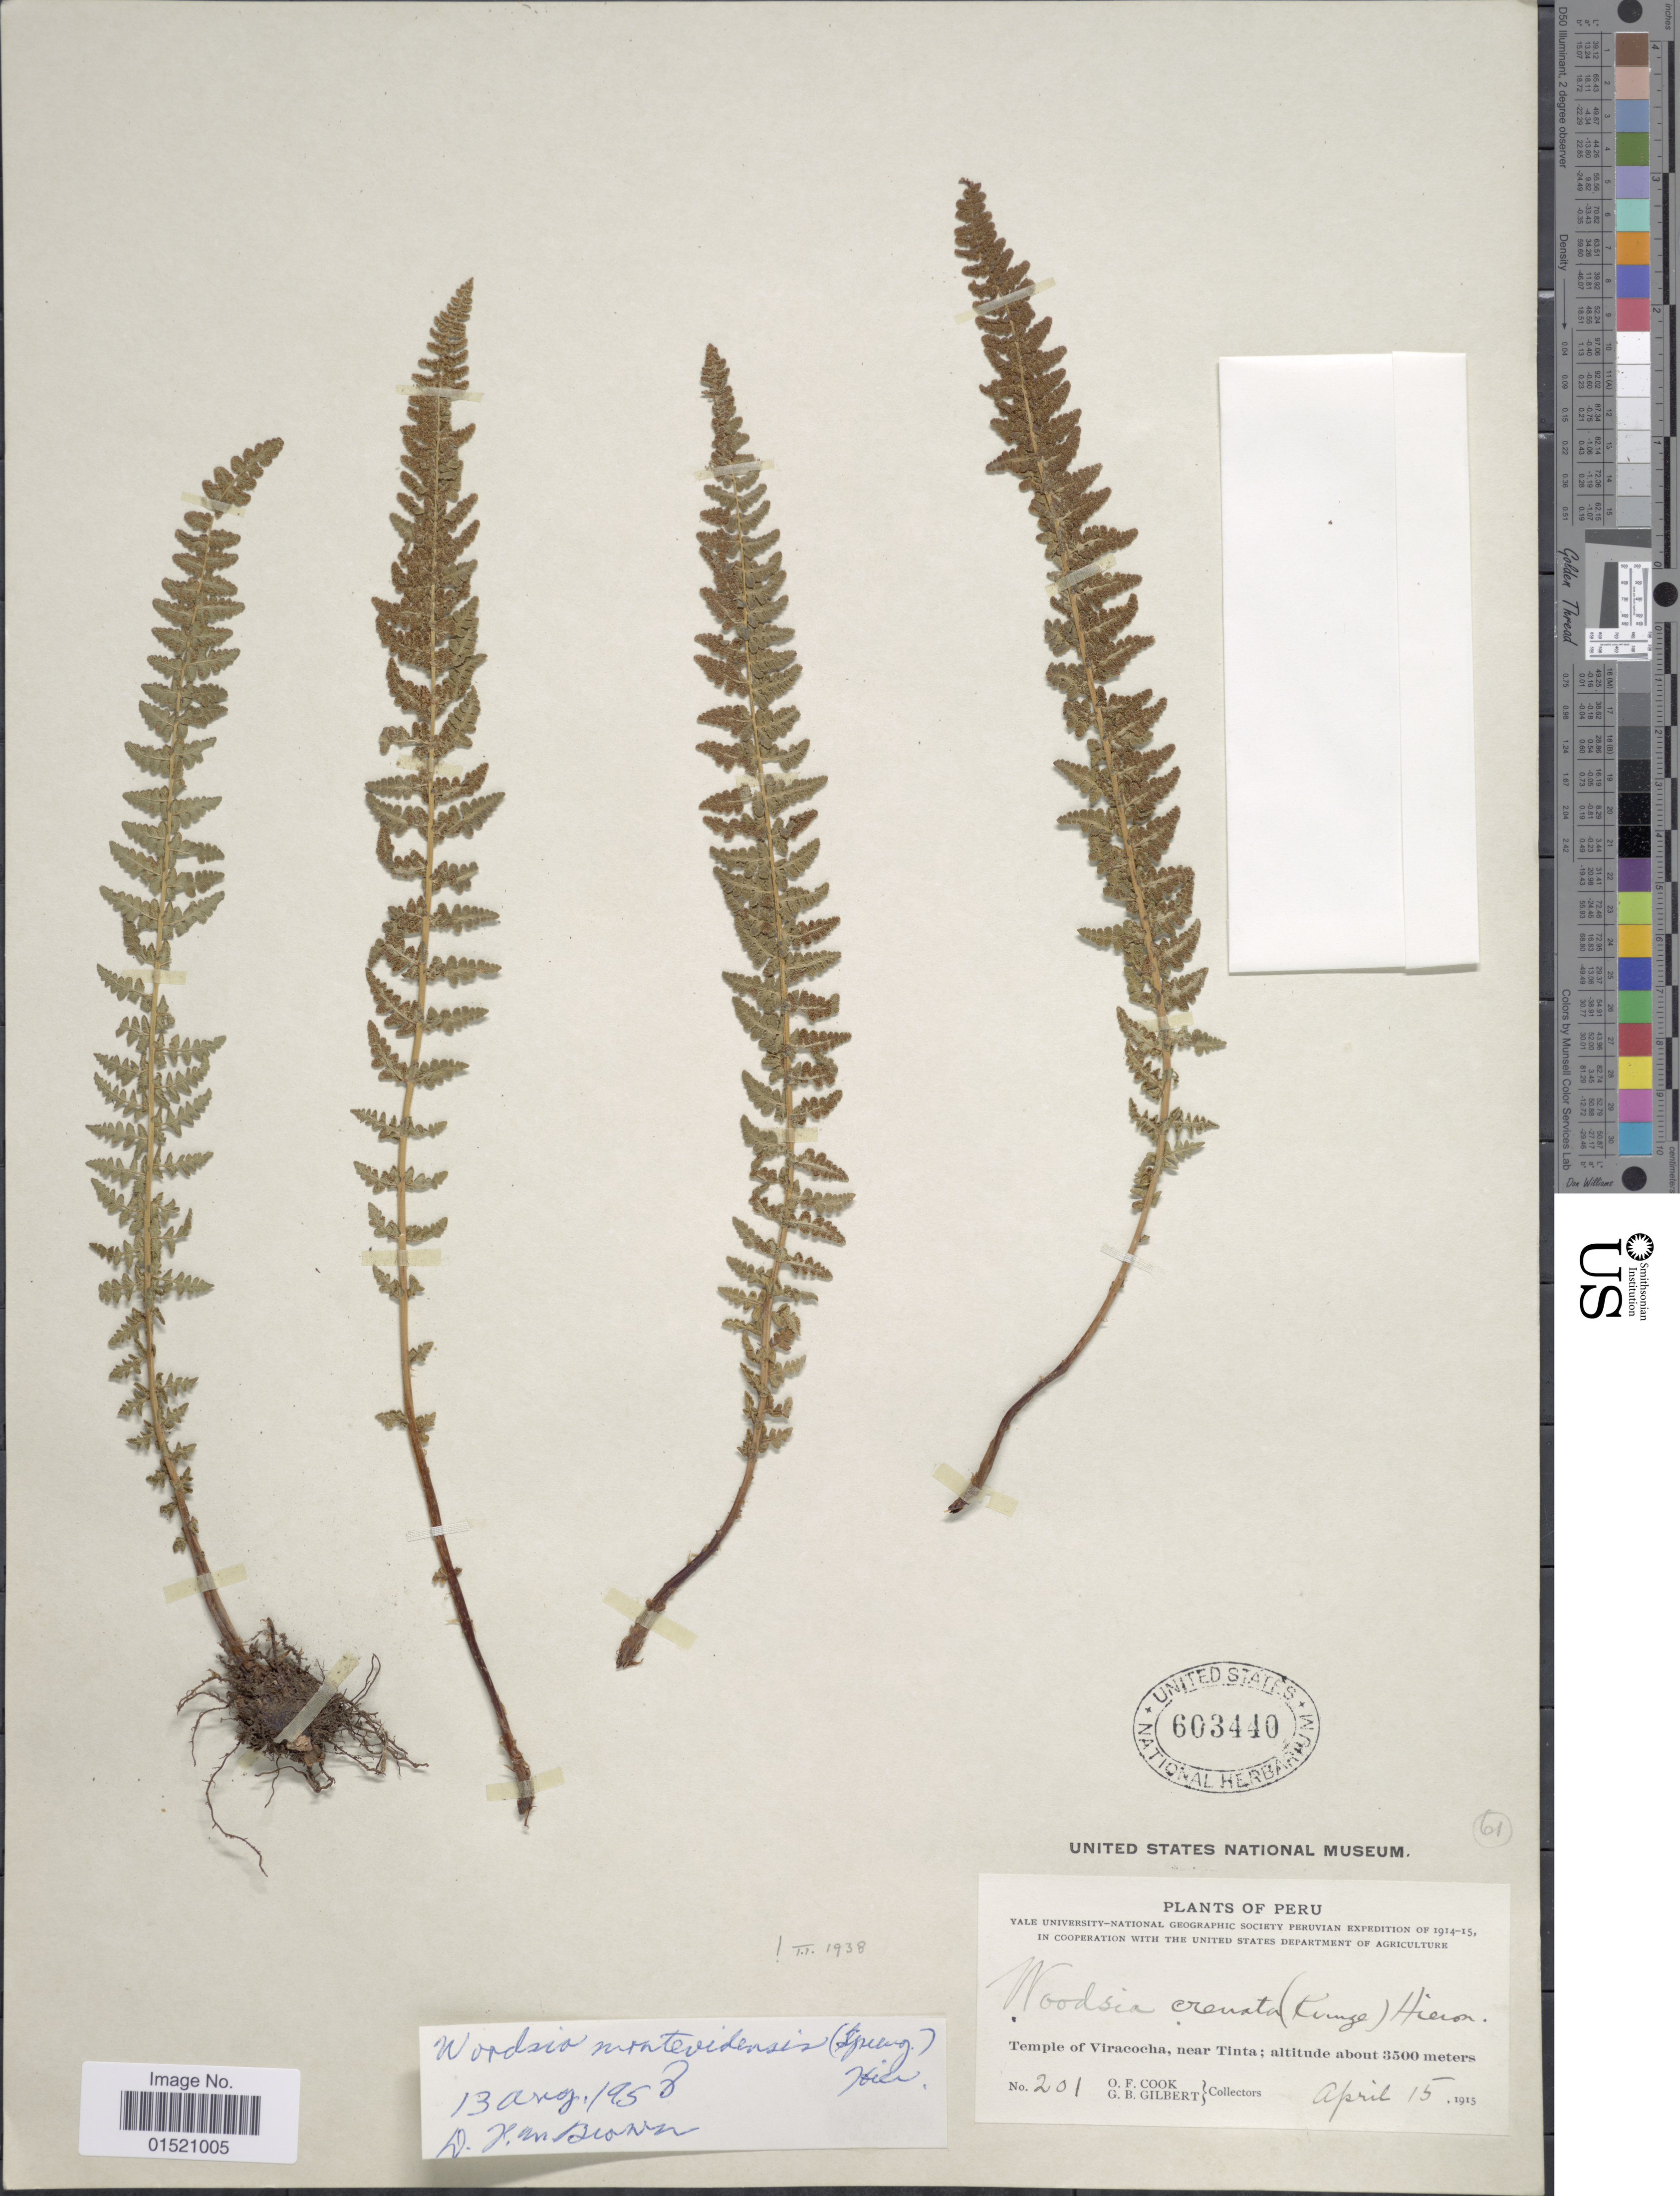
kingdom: Plantae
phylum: Tracheophyta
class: Polypodiopsida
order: Polypodiales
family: Woodsiaceae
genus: Woodsia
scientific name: Woodsia montevidensis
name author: (Spreng.) Hieron.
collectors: O. F. Cook & G. B. Gilbert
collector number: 201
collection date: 1915-04-15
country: Peru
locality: Temple of Viracocha, near Tinta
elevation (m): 3500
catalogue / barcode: US 603440